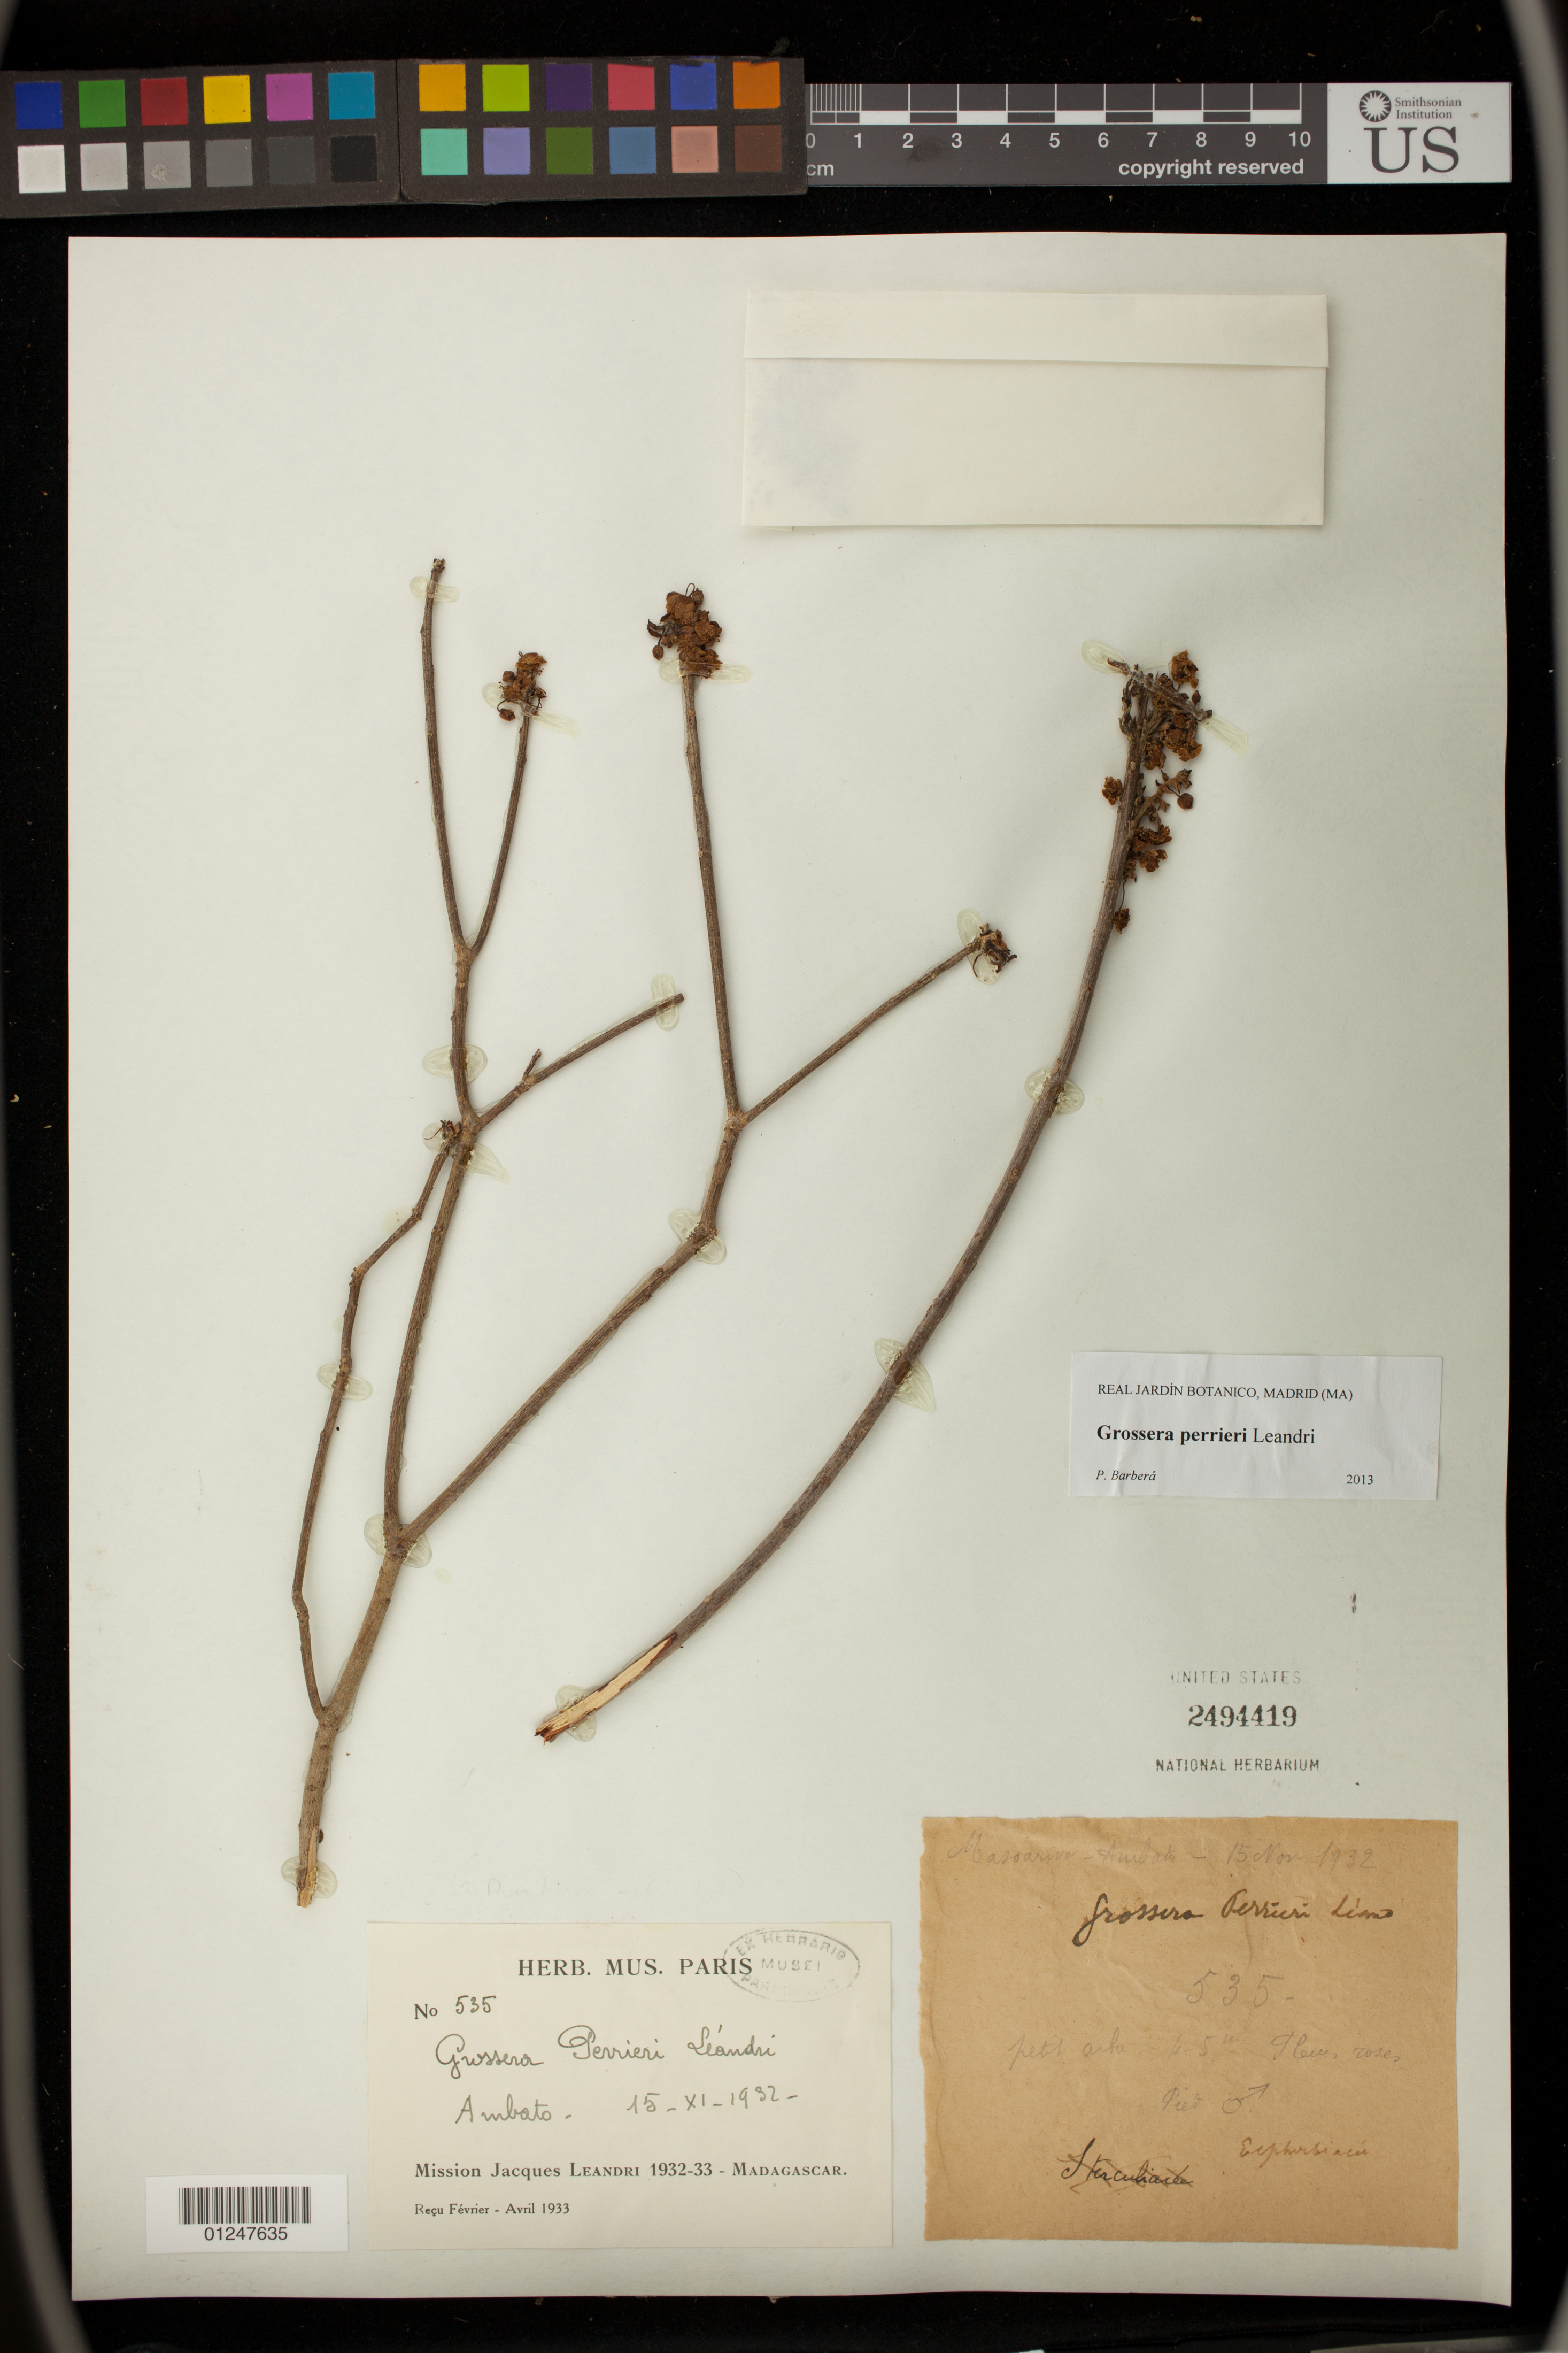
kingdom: Plantae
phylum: Tracheophyta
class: Magnoliopsida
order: Malpighiales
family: Euphorbiaceae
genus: Grossera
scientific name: Grossera perrieri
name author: Leandri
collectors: J. Leandri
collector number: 535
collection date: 1932-11-15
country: Madagascar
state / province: Boeny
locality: Ambato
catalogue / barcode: US 2494419